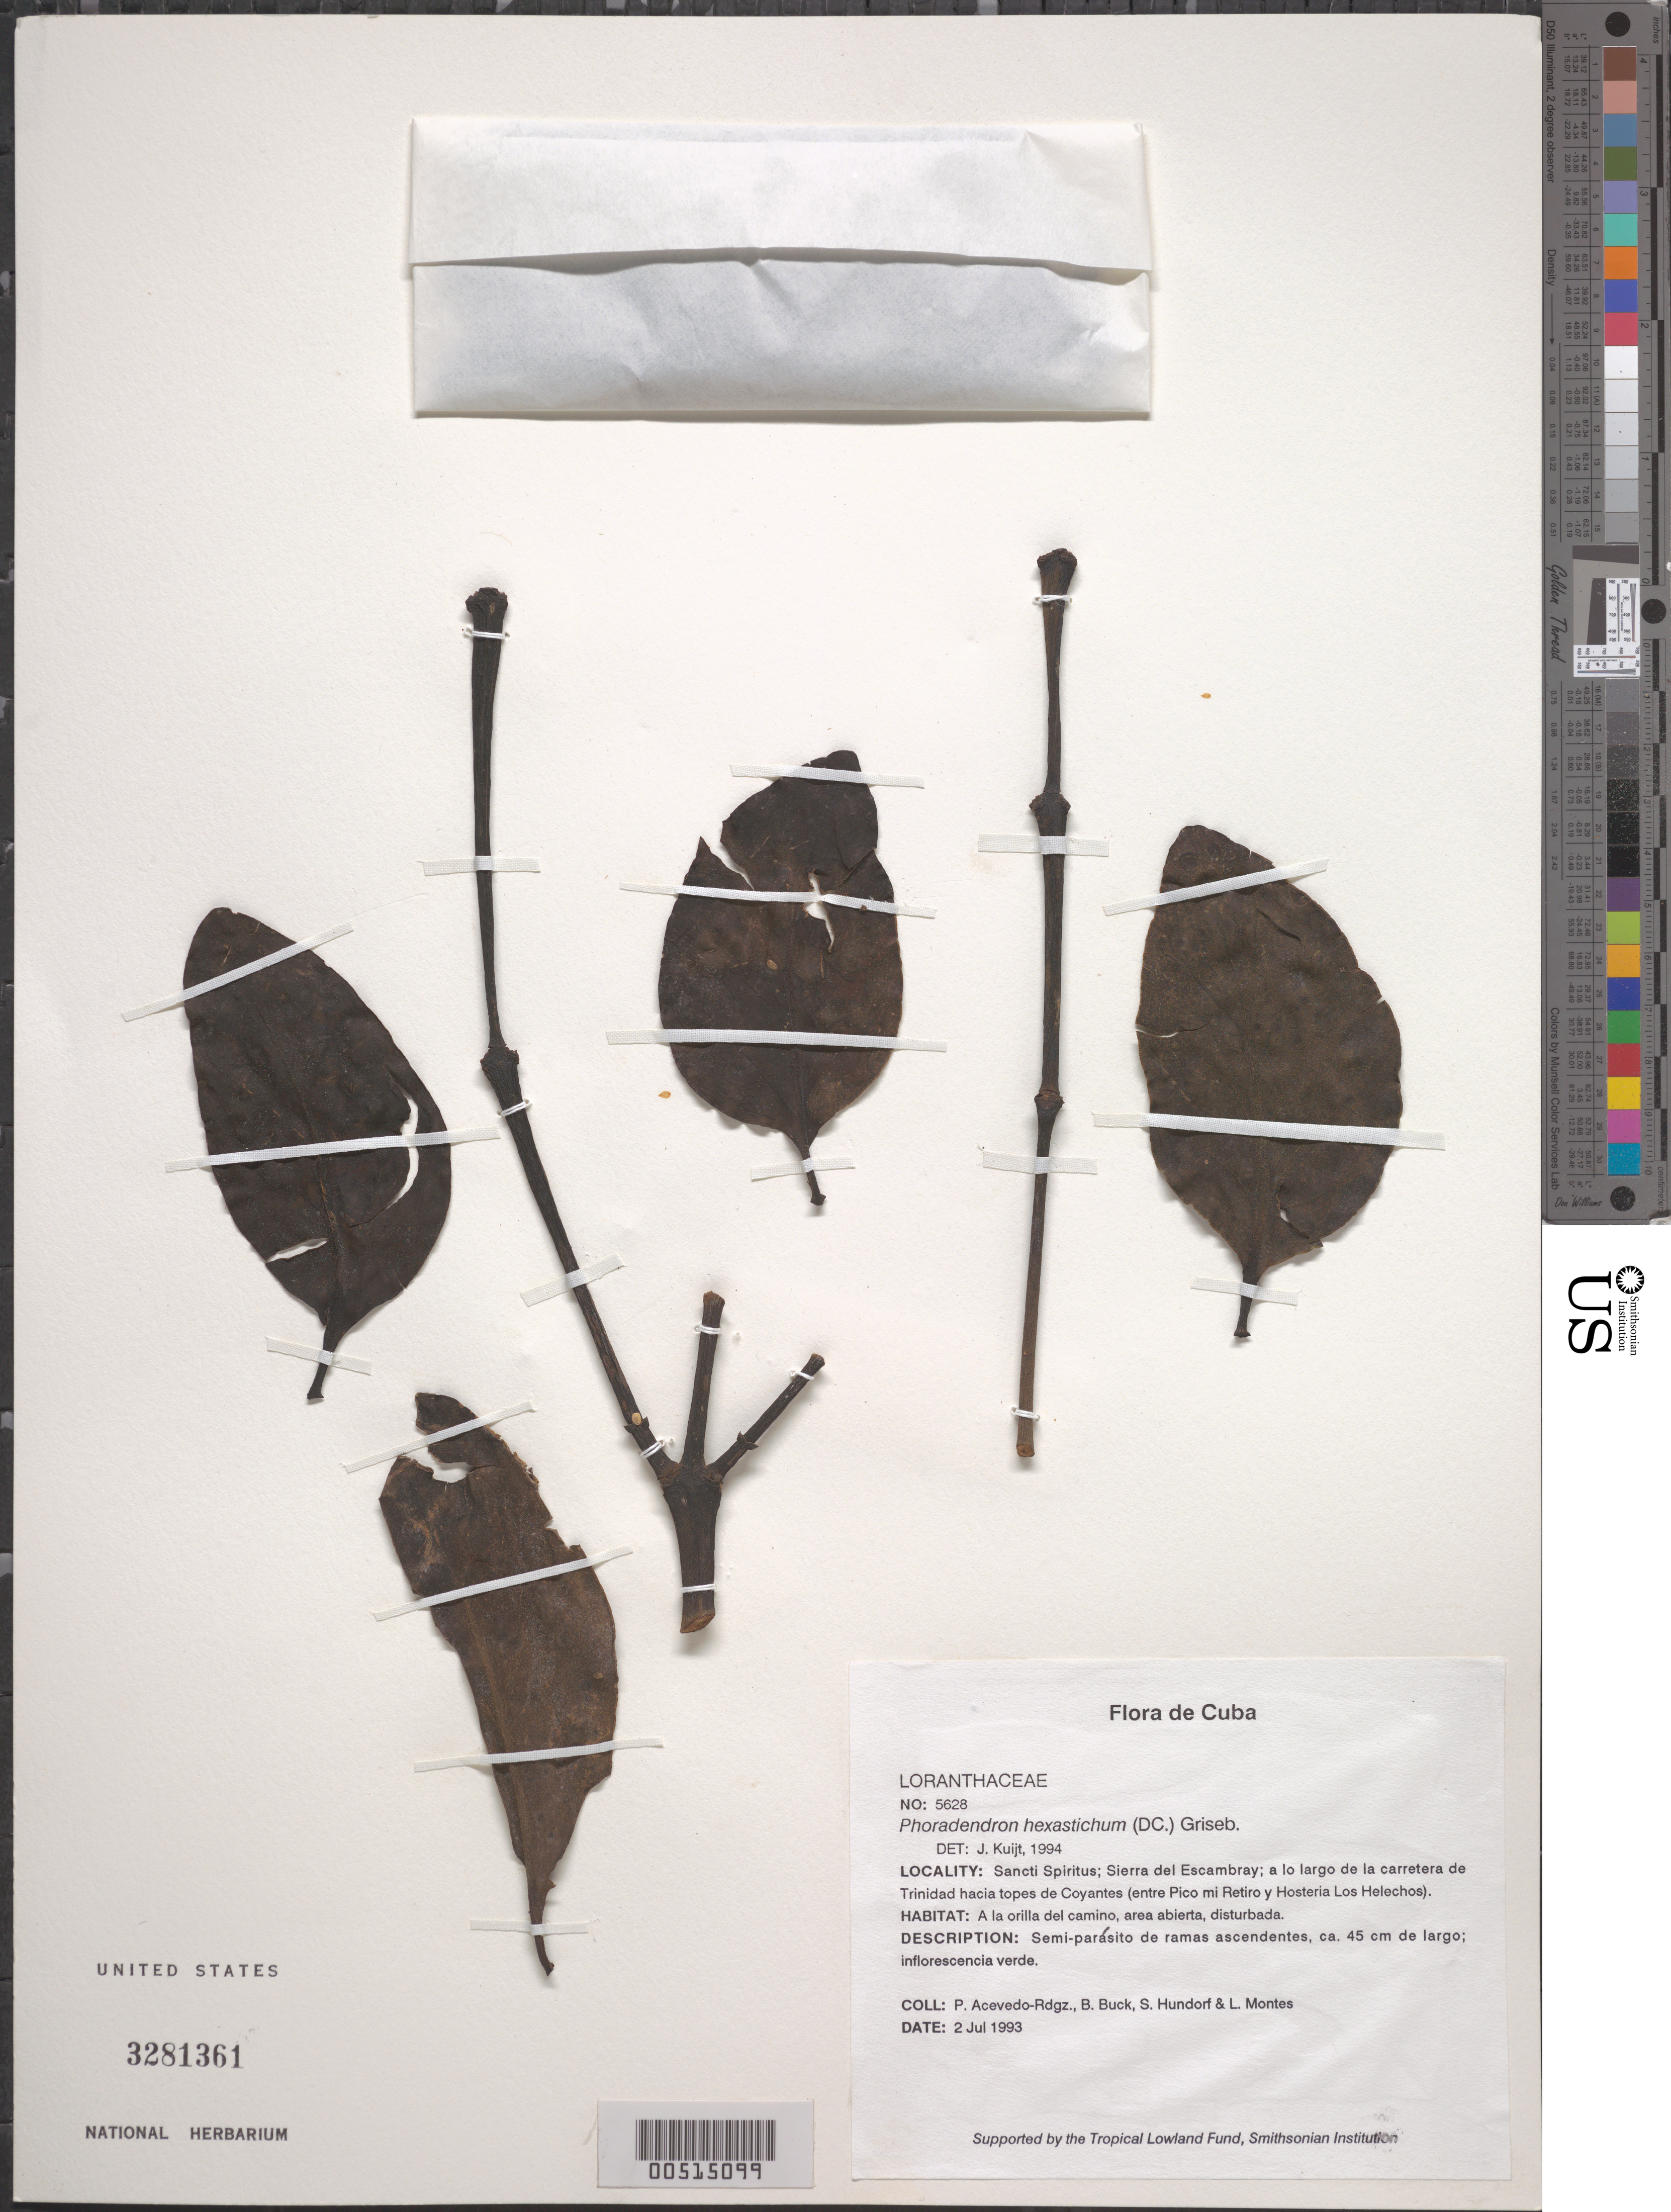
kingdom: Plantae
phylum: Tracheophyta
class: Magnoliopsida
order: Santalales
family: Viscaceae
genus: Phoradendron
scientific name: Phoradendron hexastichum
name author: (DC.) Griseb.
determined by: Kuijt, Job, (CANADA)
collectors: P. Acevedo-Rodr., B. Buck, S. Hundorf & L. Montes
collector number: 5628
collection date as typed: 02 Jul 1993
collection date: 1993-07-02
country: Cuba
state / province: Sancti Spiritus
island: Cuba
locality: Sierra del Escambray; a lo largo de la carretera de Trinidad hacia topes de Coyantes (entre Pico mi Retiro y Hosteria Los Helechos)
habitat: A la orilla del camino, area abierta, disturbada.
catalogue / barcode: US 3281361